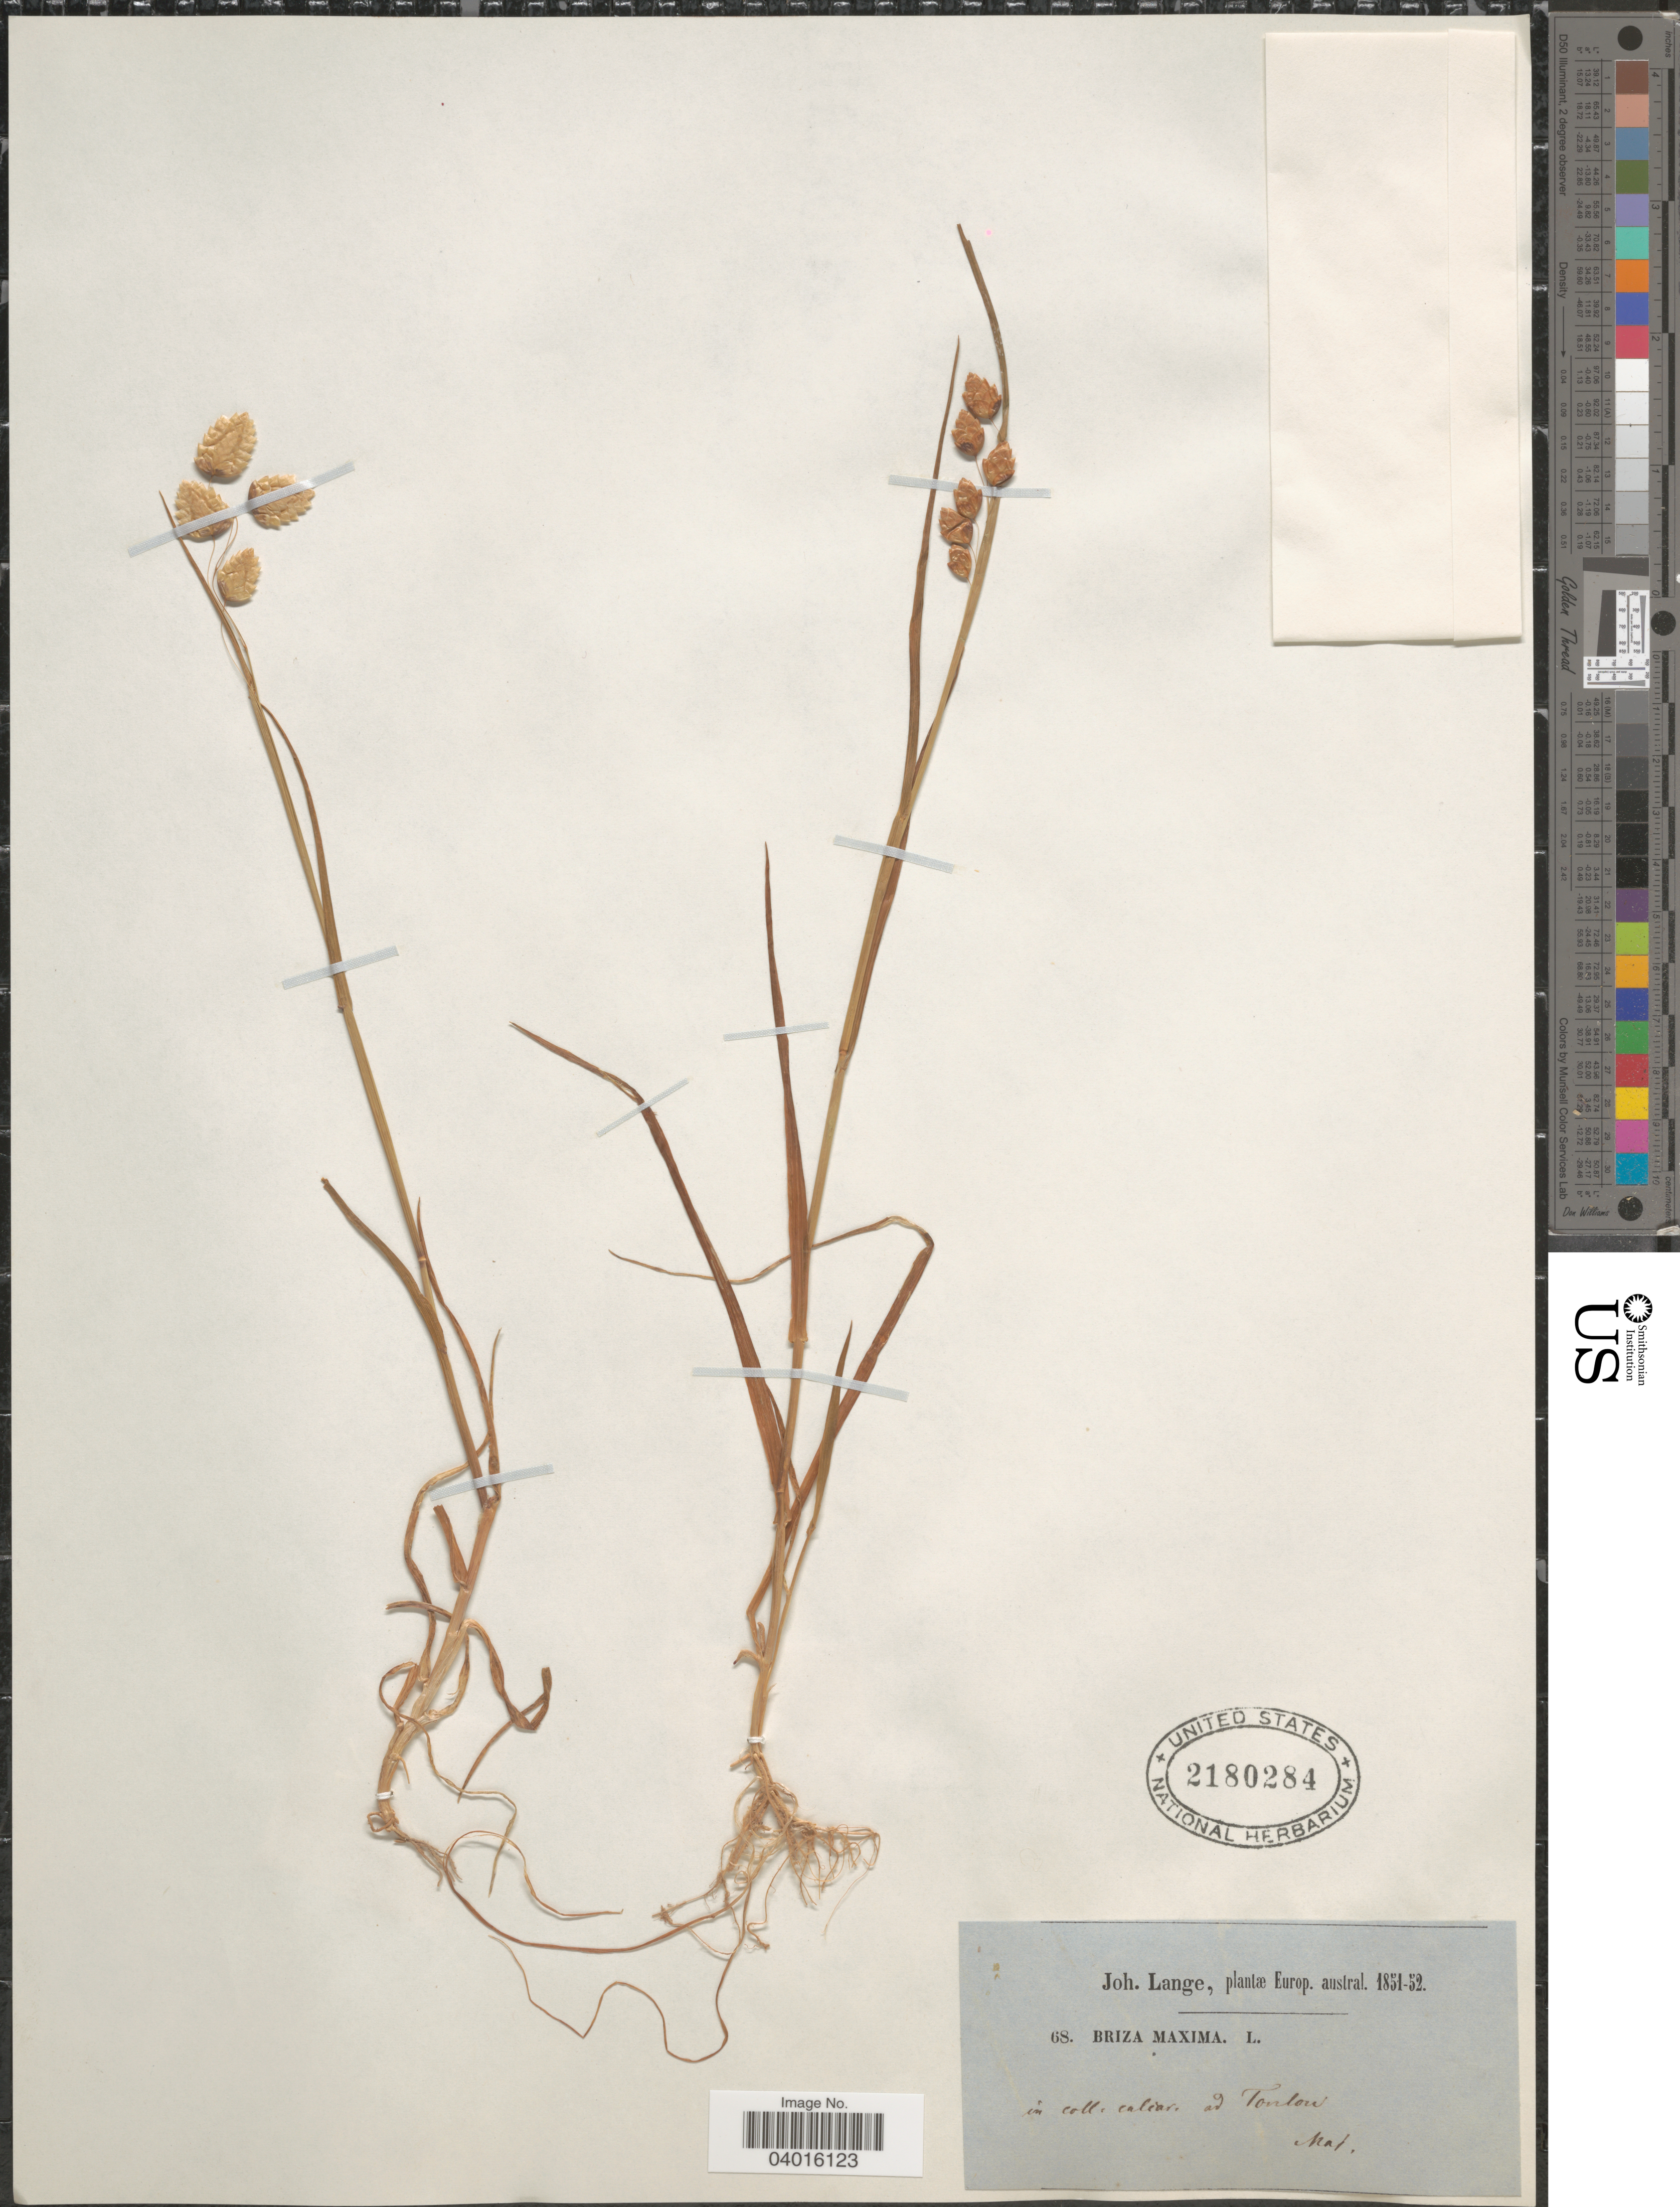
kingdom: Plantae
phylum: Tracheophyta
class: Liliopsida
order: Poales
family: Poaceae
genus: Briza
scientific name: Briza maxima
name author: L.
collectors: J. M. C. Lange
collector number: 68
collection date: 1851-03/1852-03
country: France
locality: Europ. austral. In coll. caliar. ad Toulon.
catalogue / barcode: US 2180284